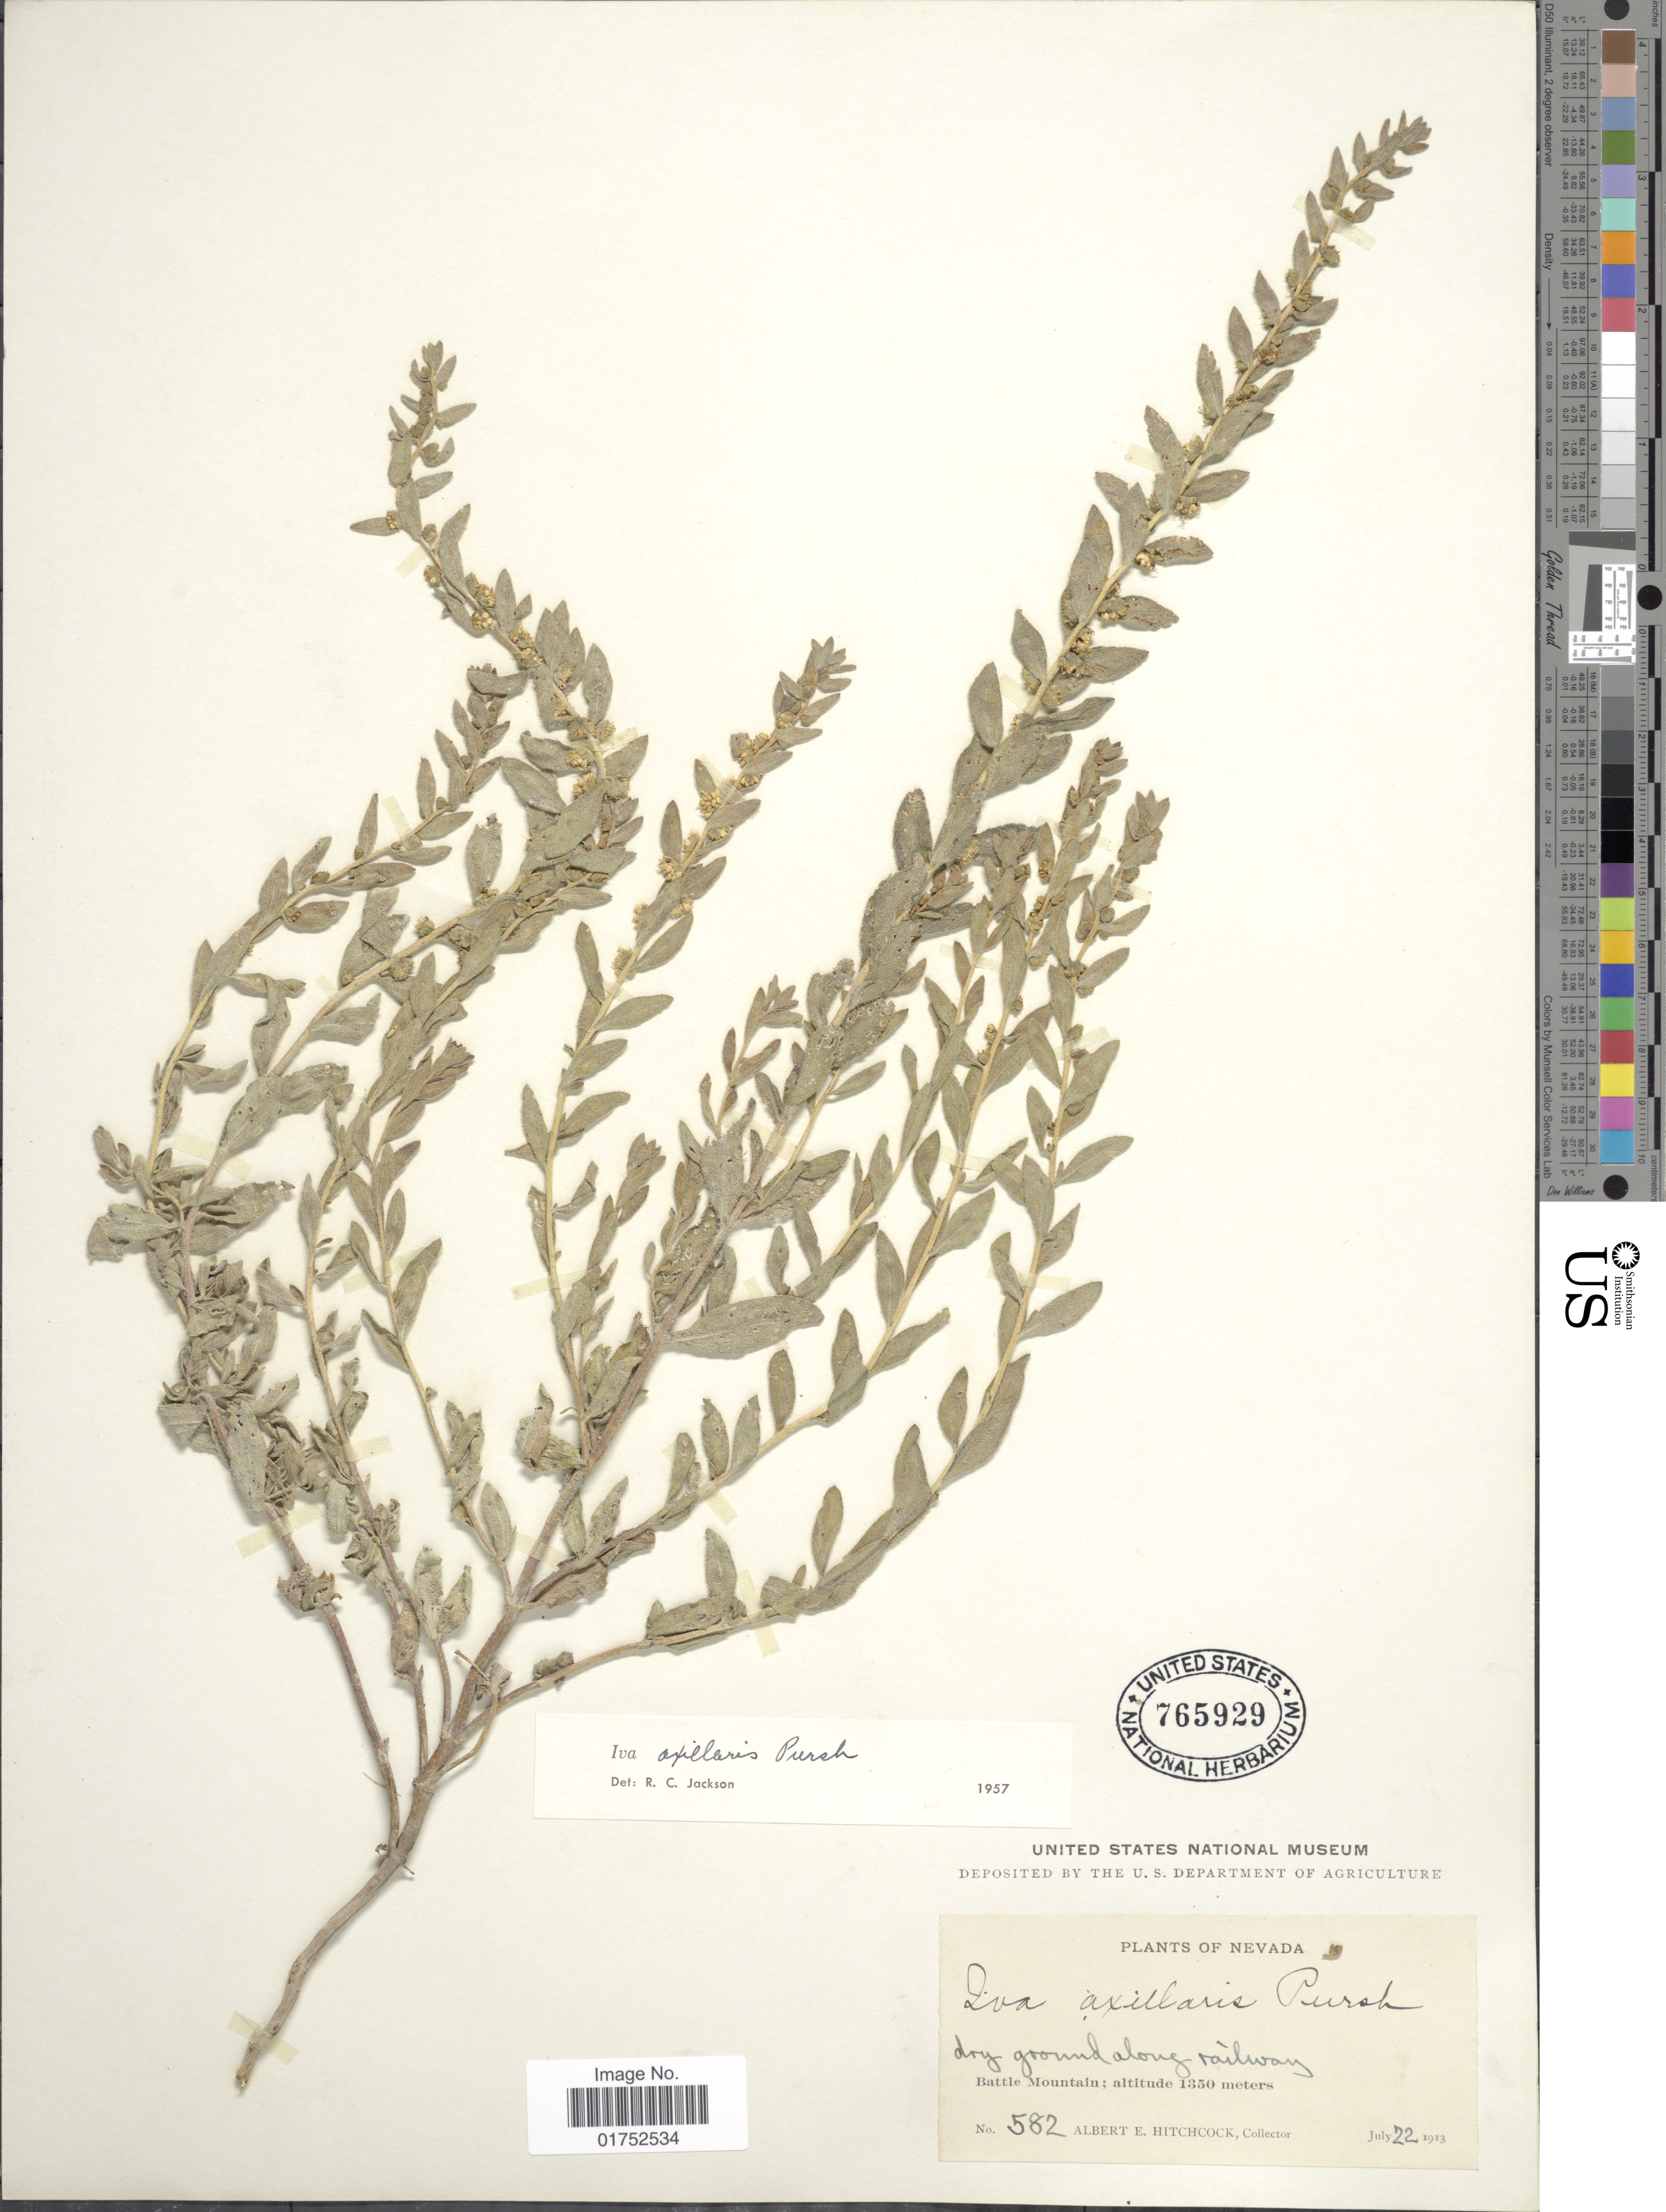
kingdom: Plantae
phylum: Tracheophyta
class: Magnoliopsida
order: Asterales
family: Asteraceae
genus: Iva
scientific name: Iva axillaris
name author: Pursh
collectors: A. Hitchcock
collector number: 582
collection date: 1913-07-22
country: United States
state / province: Nevada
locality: Battle Mountain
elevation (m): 1350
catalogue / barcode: US 765929